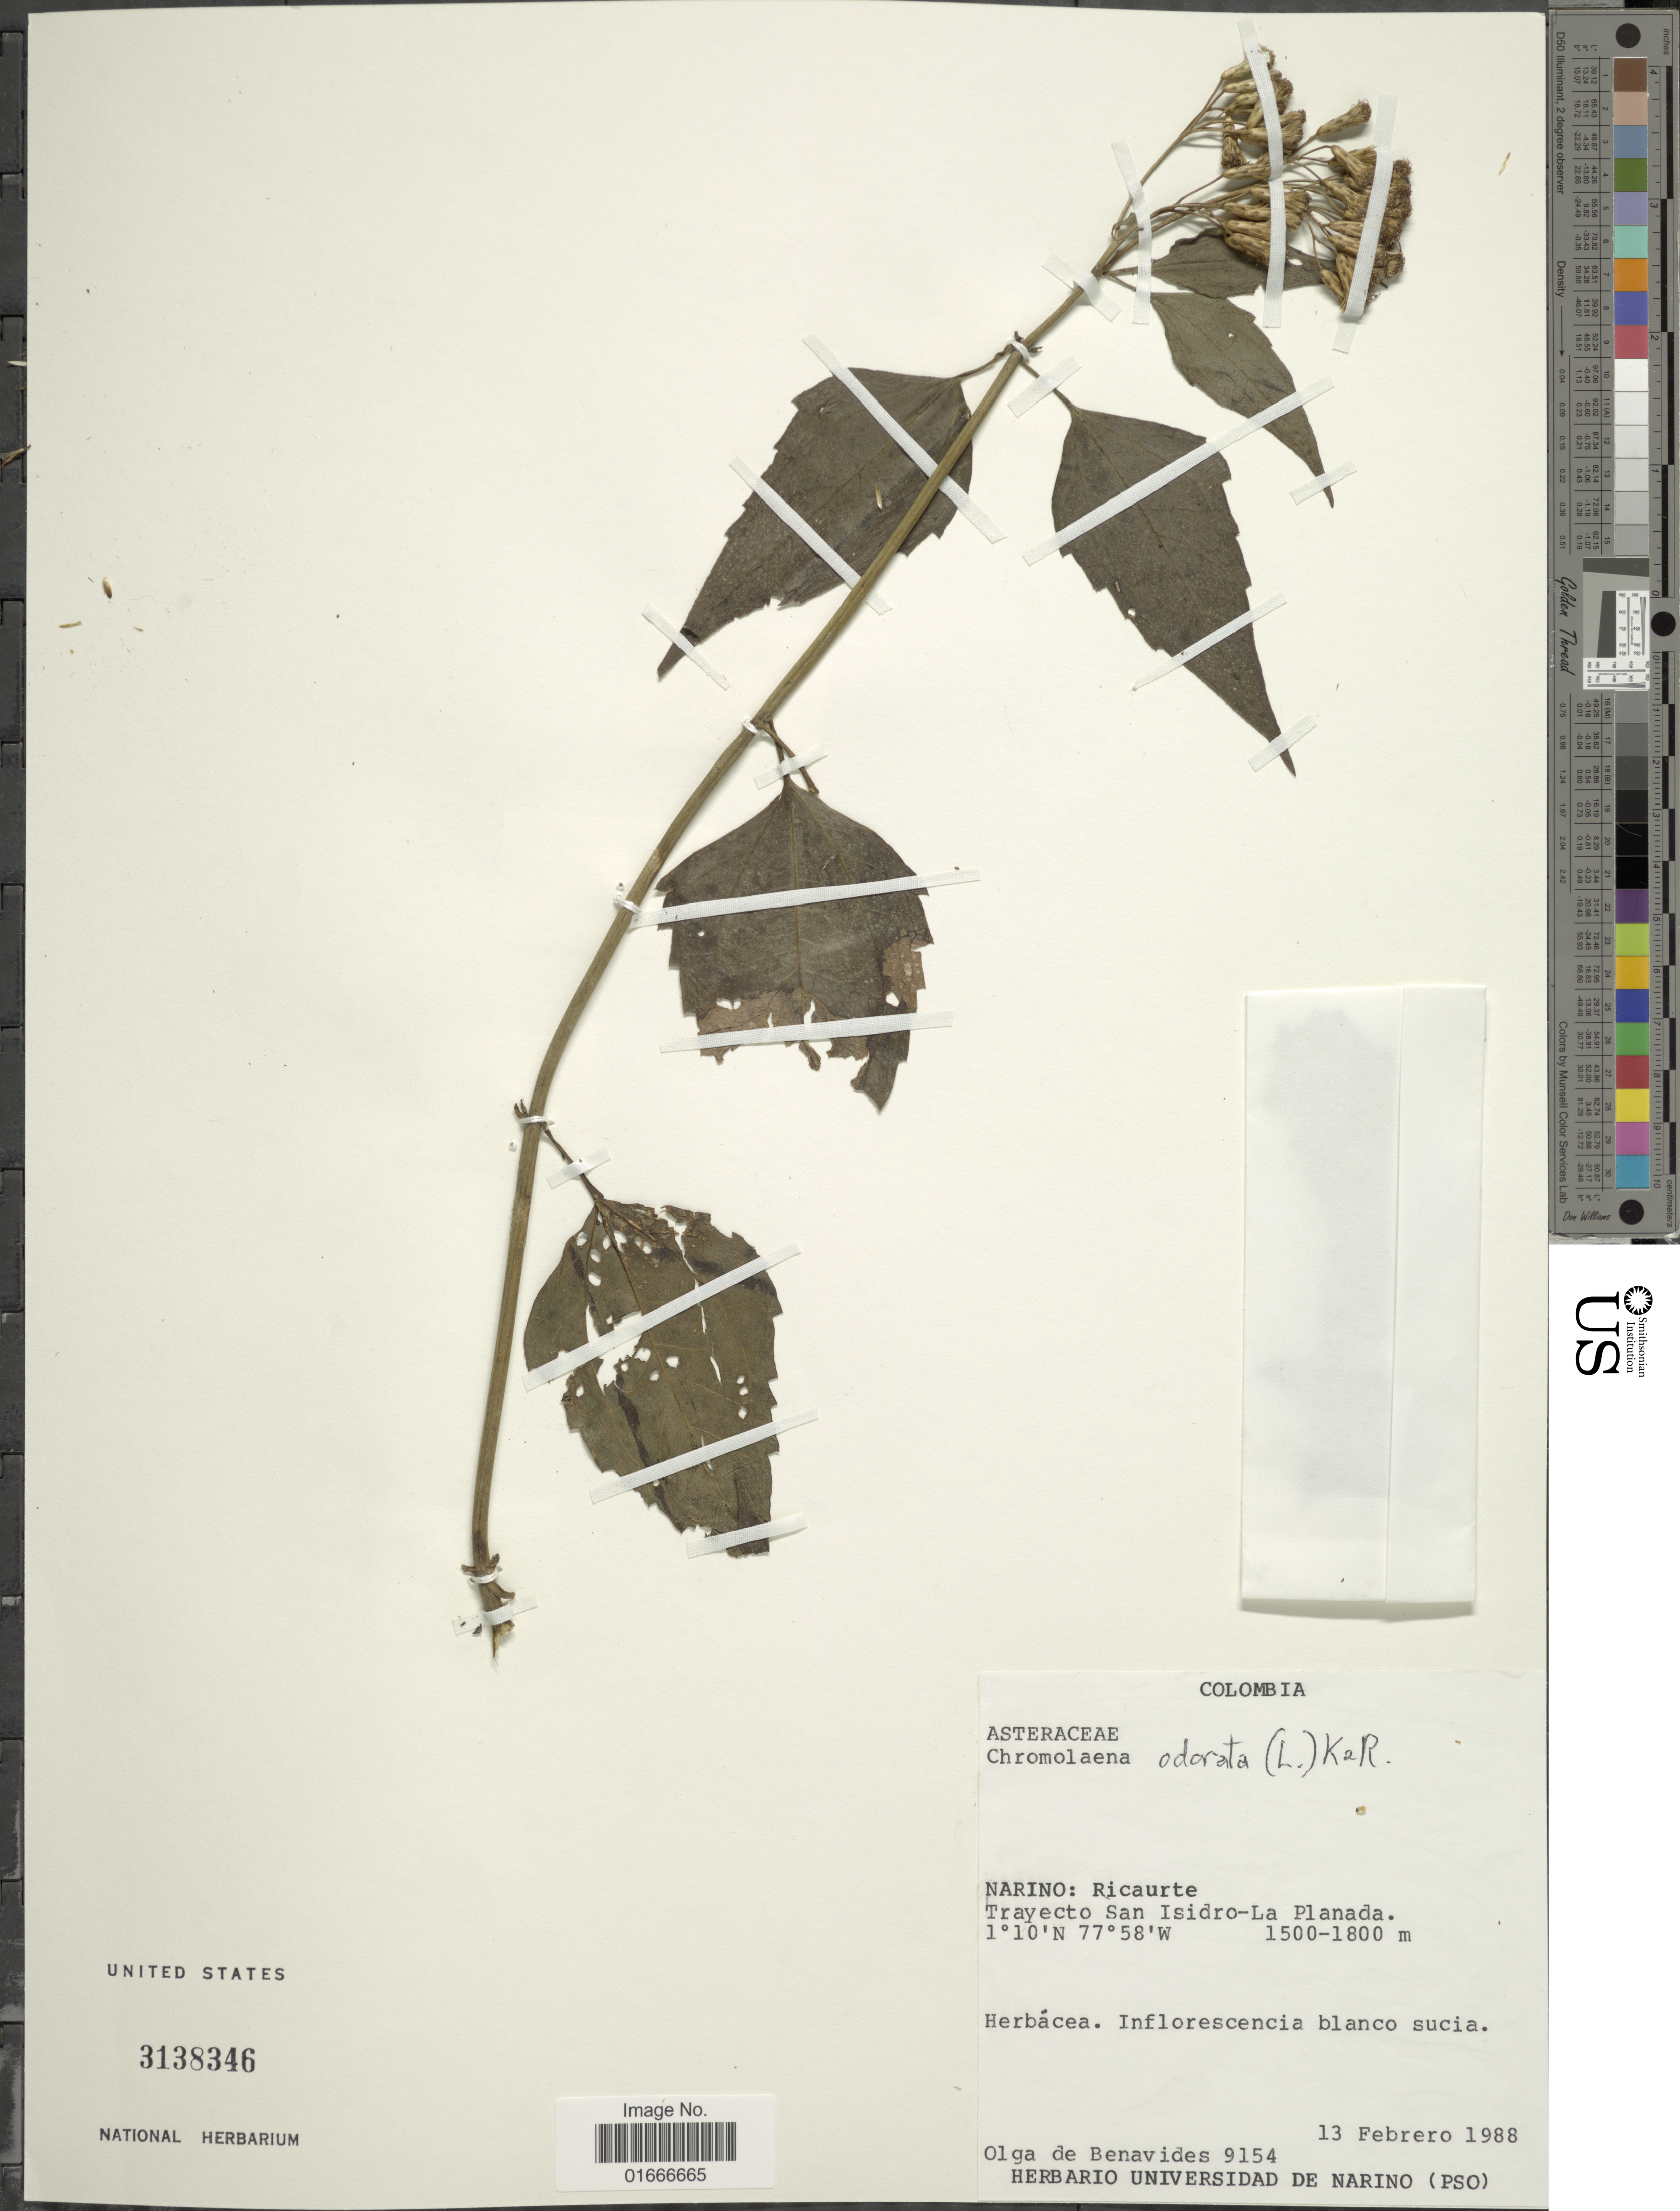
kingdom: Plantae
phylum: Tracheophyta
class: Magnoliopsida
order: Asterales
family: Asteraceae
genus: Chromolaena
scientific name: Chromolaena odorata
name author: (L.) R.M. King & H. Rob.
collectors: Olga S. de Benavides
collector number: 9154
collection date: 1988-02-13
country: Colombia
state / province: Nariño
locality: Ricaurte, Trayecto San Isidro-La Planada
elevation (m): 1500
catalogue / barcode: US 3138346